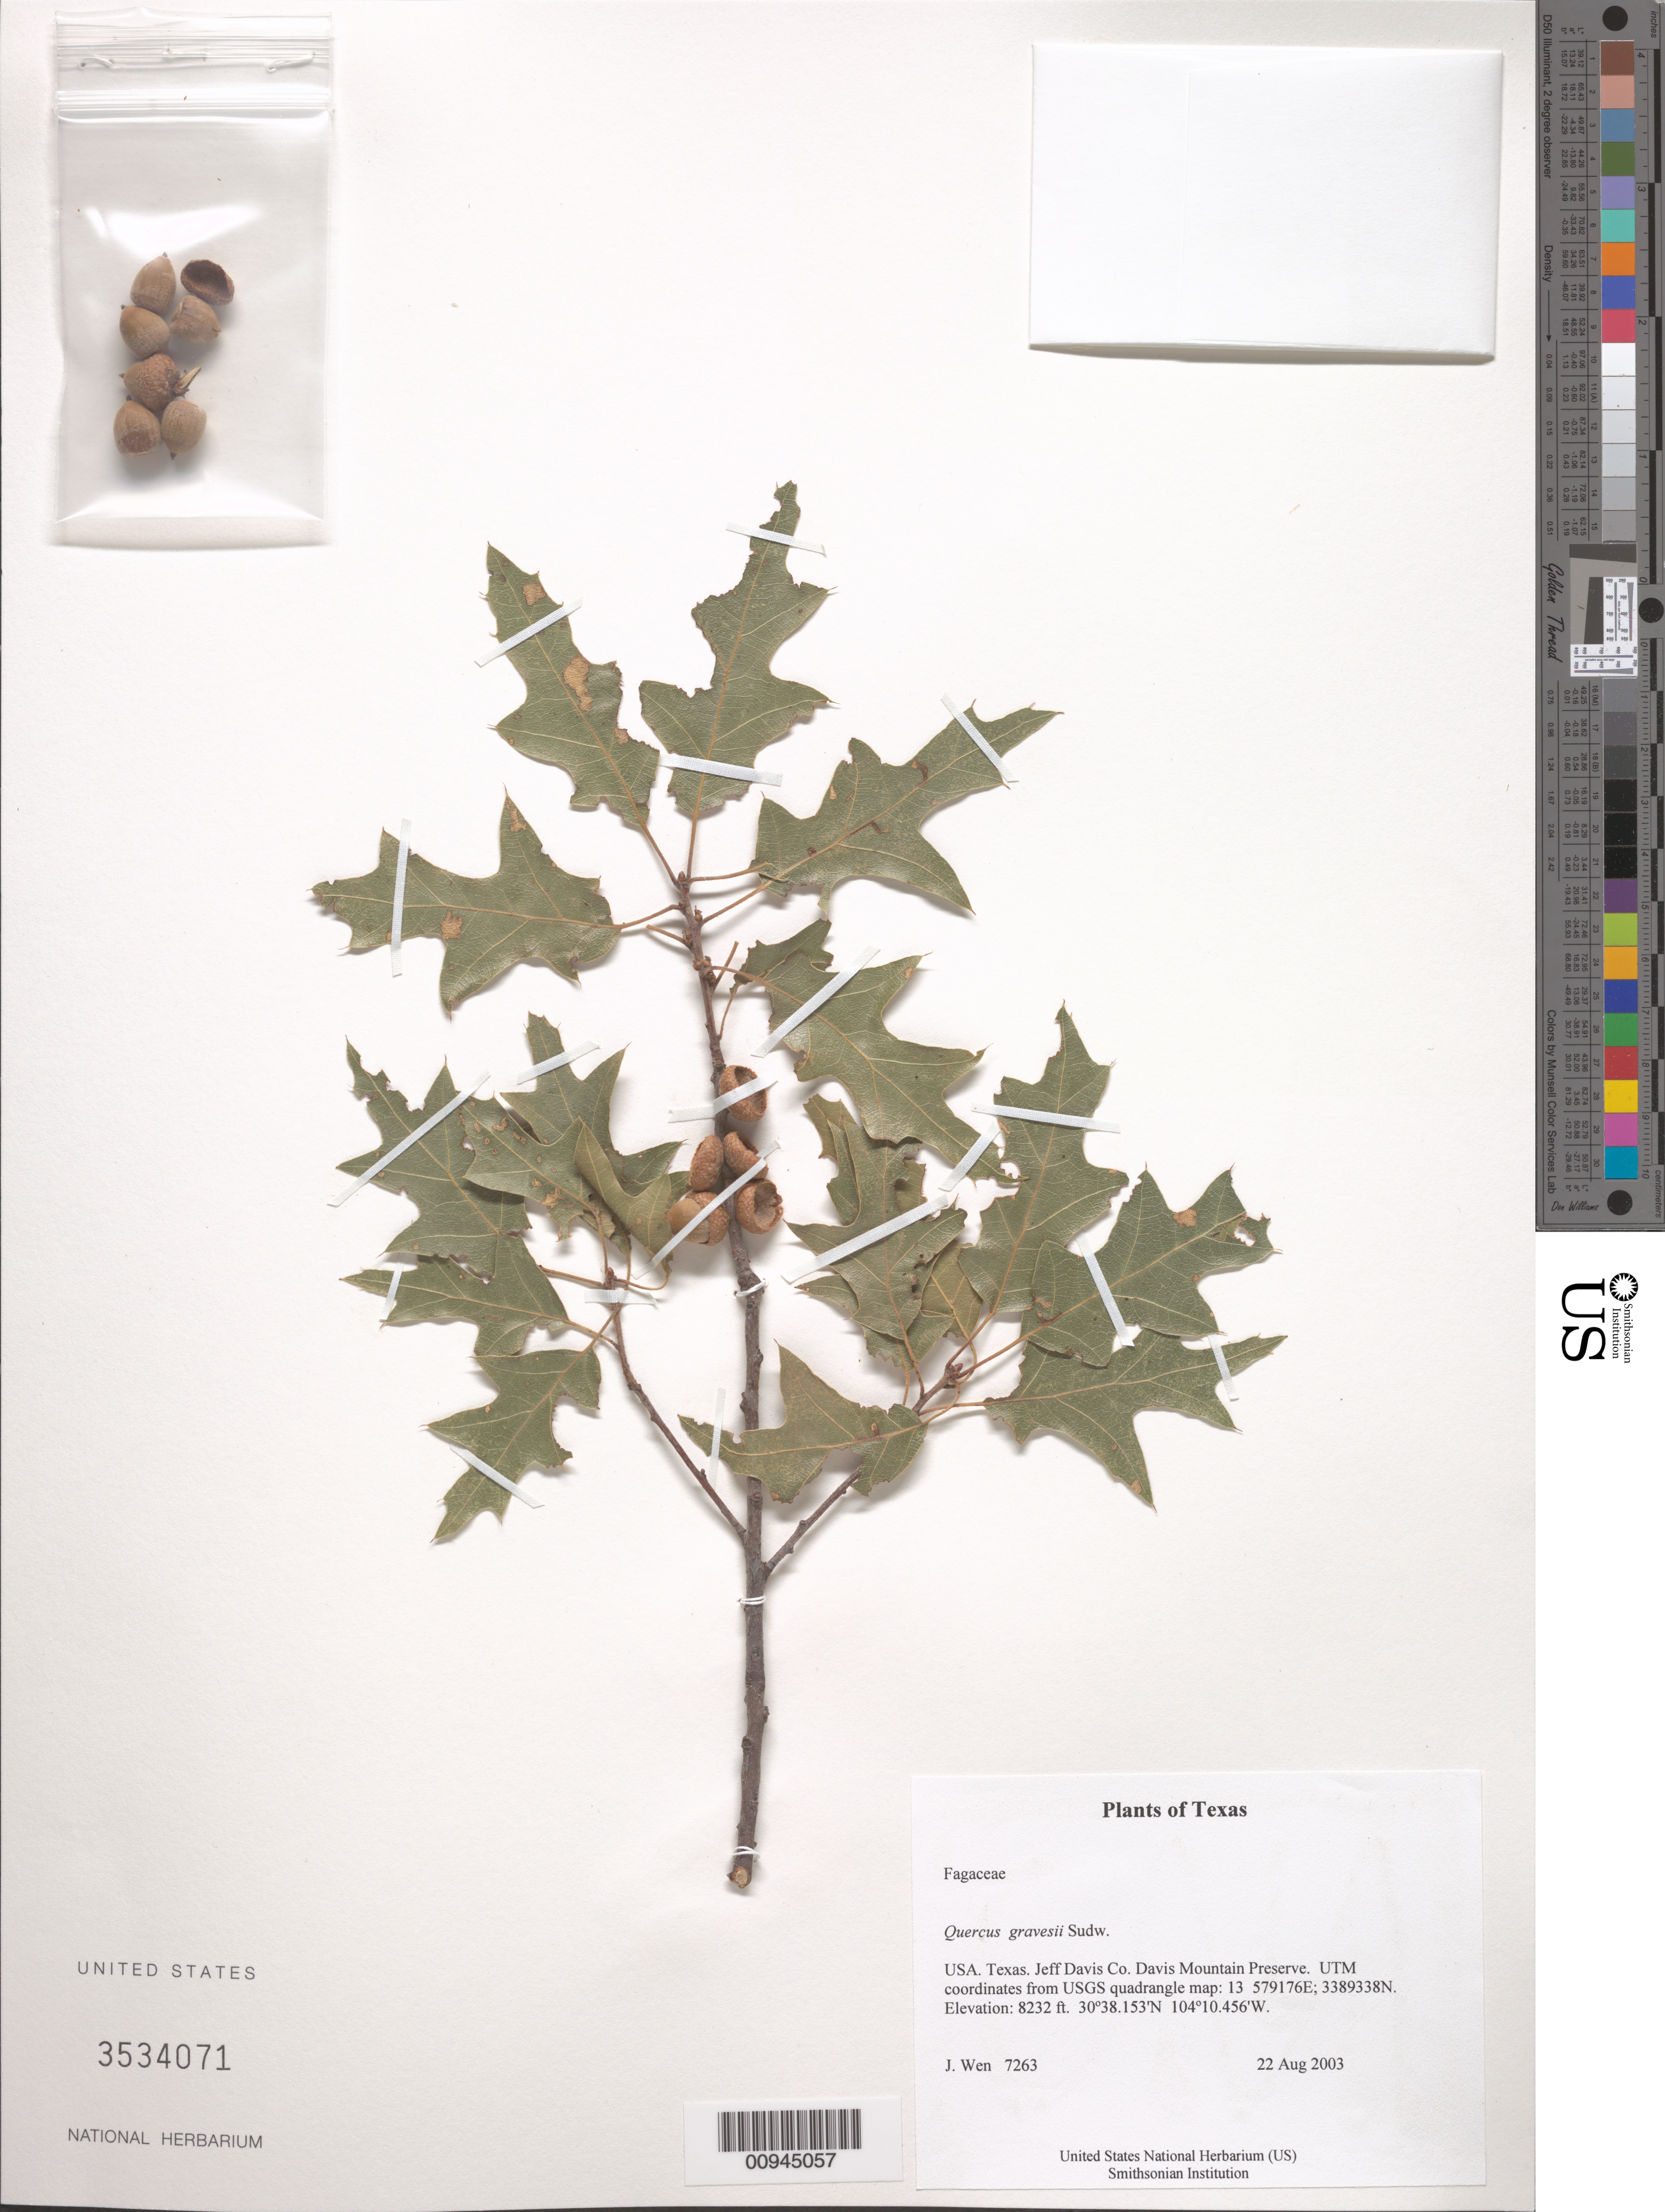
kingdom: Plantae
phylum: Tracheophyta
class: Magnoliopsida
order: Fagales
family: Fagaceae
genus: Quercus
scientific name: Quercus gravesii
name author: Sudw.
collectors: J. Wen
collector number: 7263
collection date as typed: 22 Aug 2003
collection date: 2003-08-22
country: United States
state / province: Texas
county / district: Jeff Davis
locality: Davis Mountain Preserve. UTM coordinates from USGS quadrangle map: 13 579176E; 3389338N.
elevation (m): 2509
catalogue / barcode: US 3534071